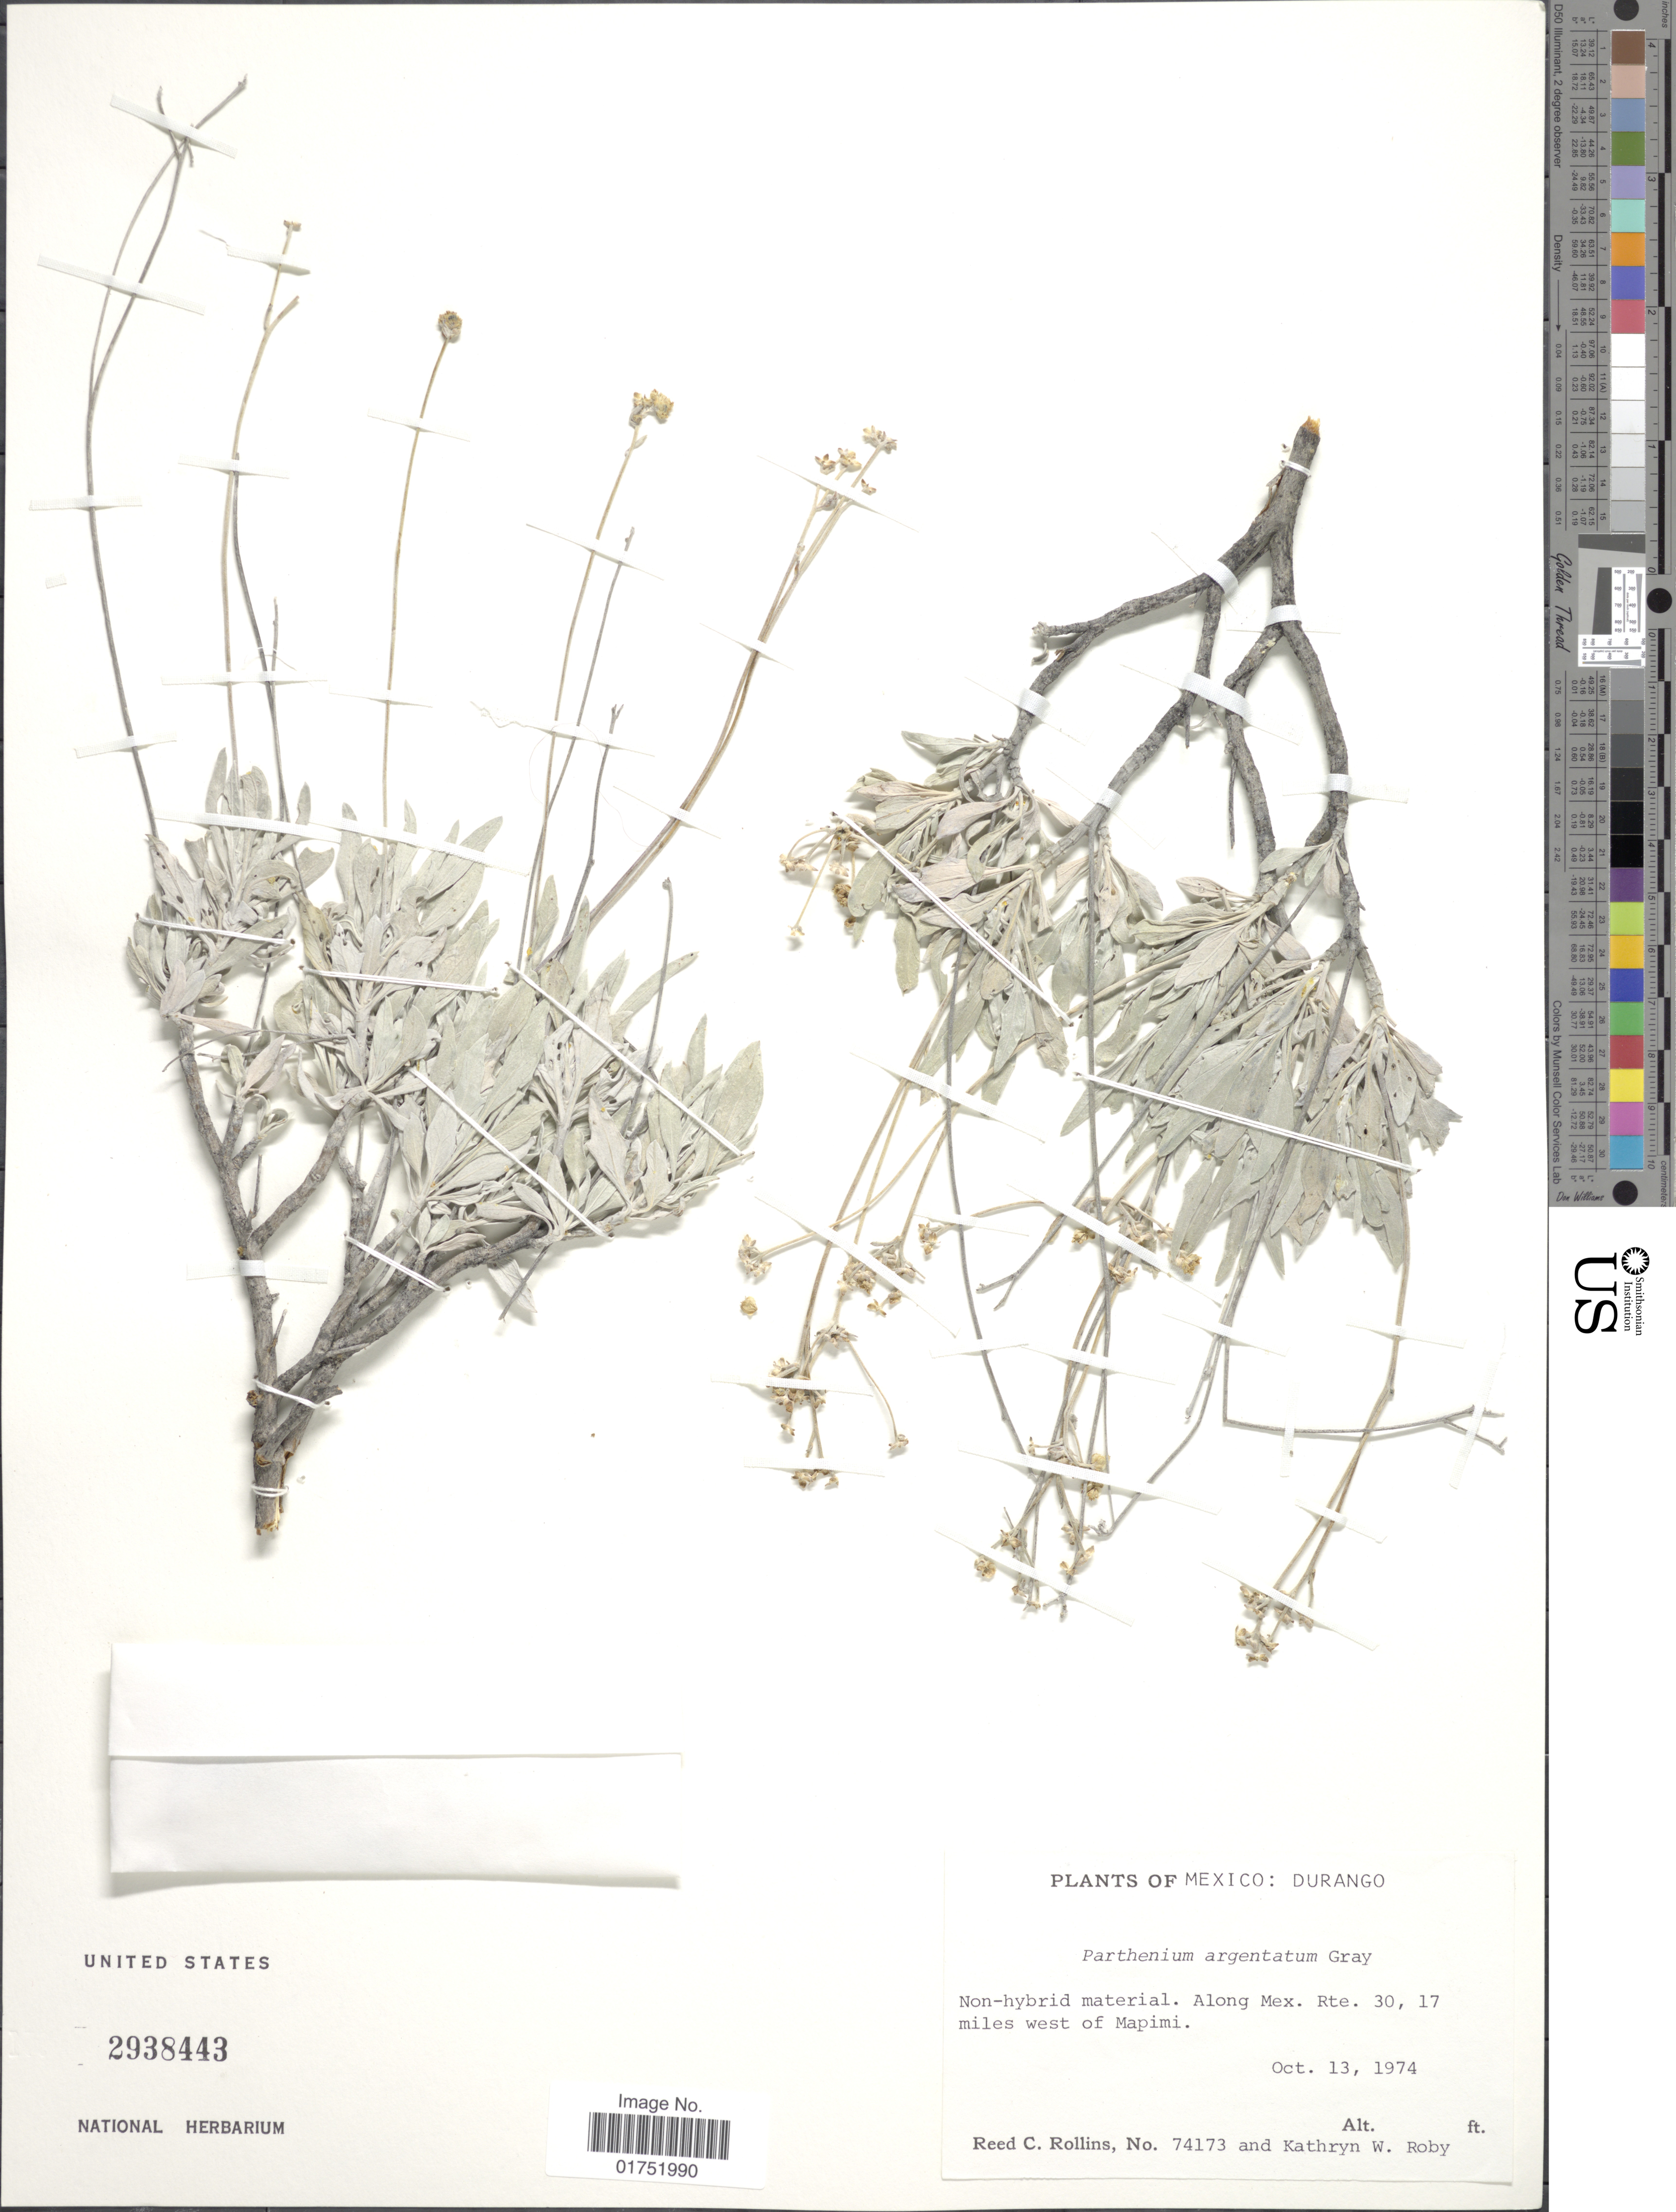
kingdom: Plantae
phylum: Tracheophyta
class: Magnoliopsida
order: Asterales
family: Asteraceae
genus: Parthenium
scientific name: Parthenium argentatum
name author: A. Gray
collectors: R. C. Rollins & K. W. Roby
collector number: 74173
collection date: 1974-10-13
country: Mexico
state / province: Durango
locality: Along Mex. Rte. 30, 17 miles west of Mapimi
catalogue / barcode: US 2938443